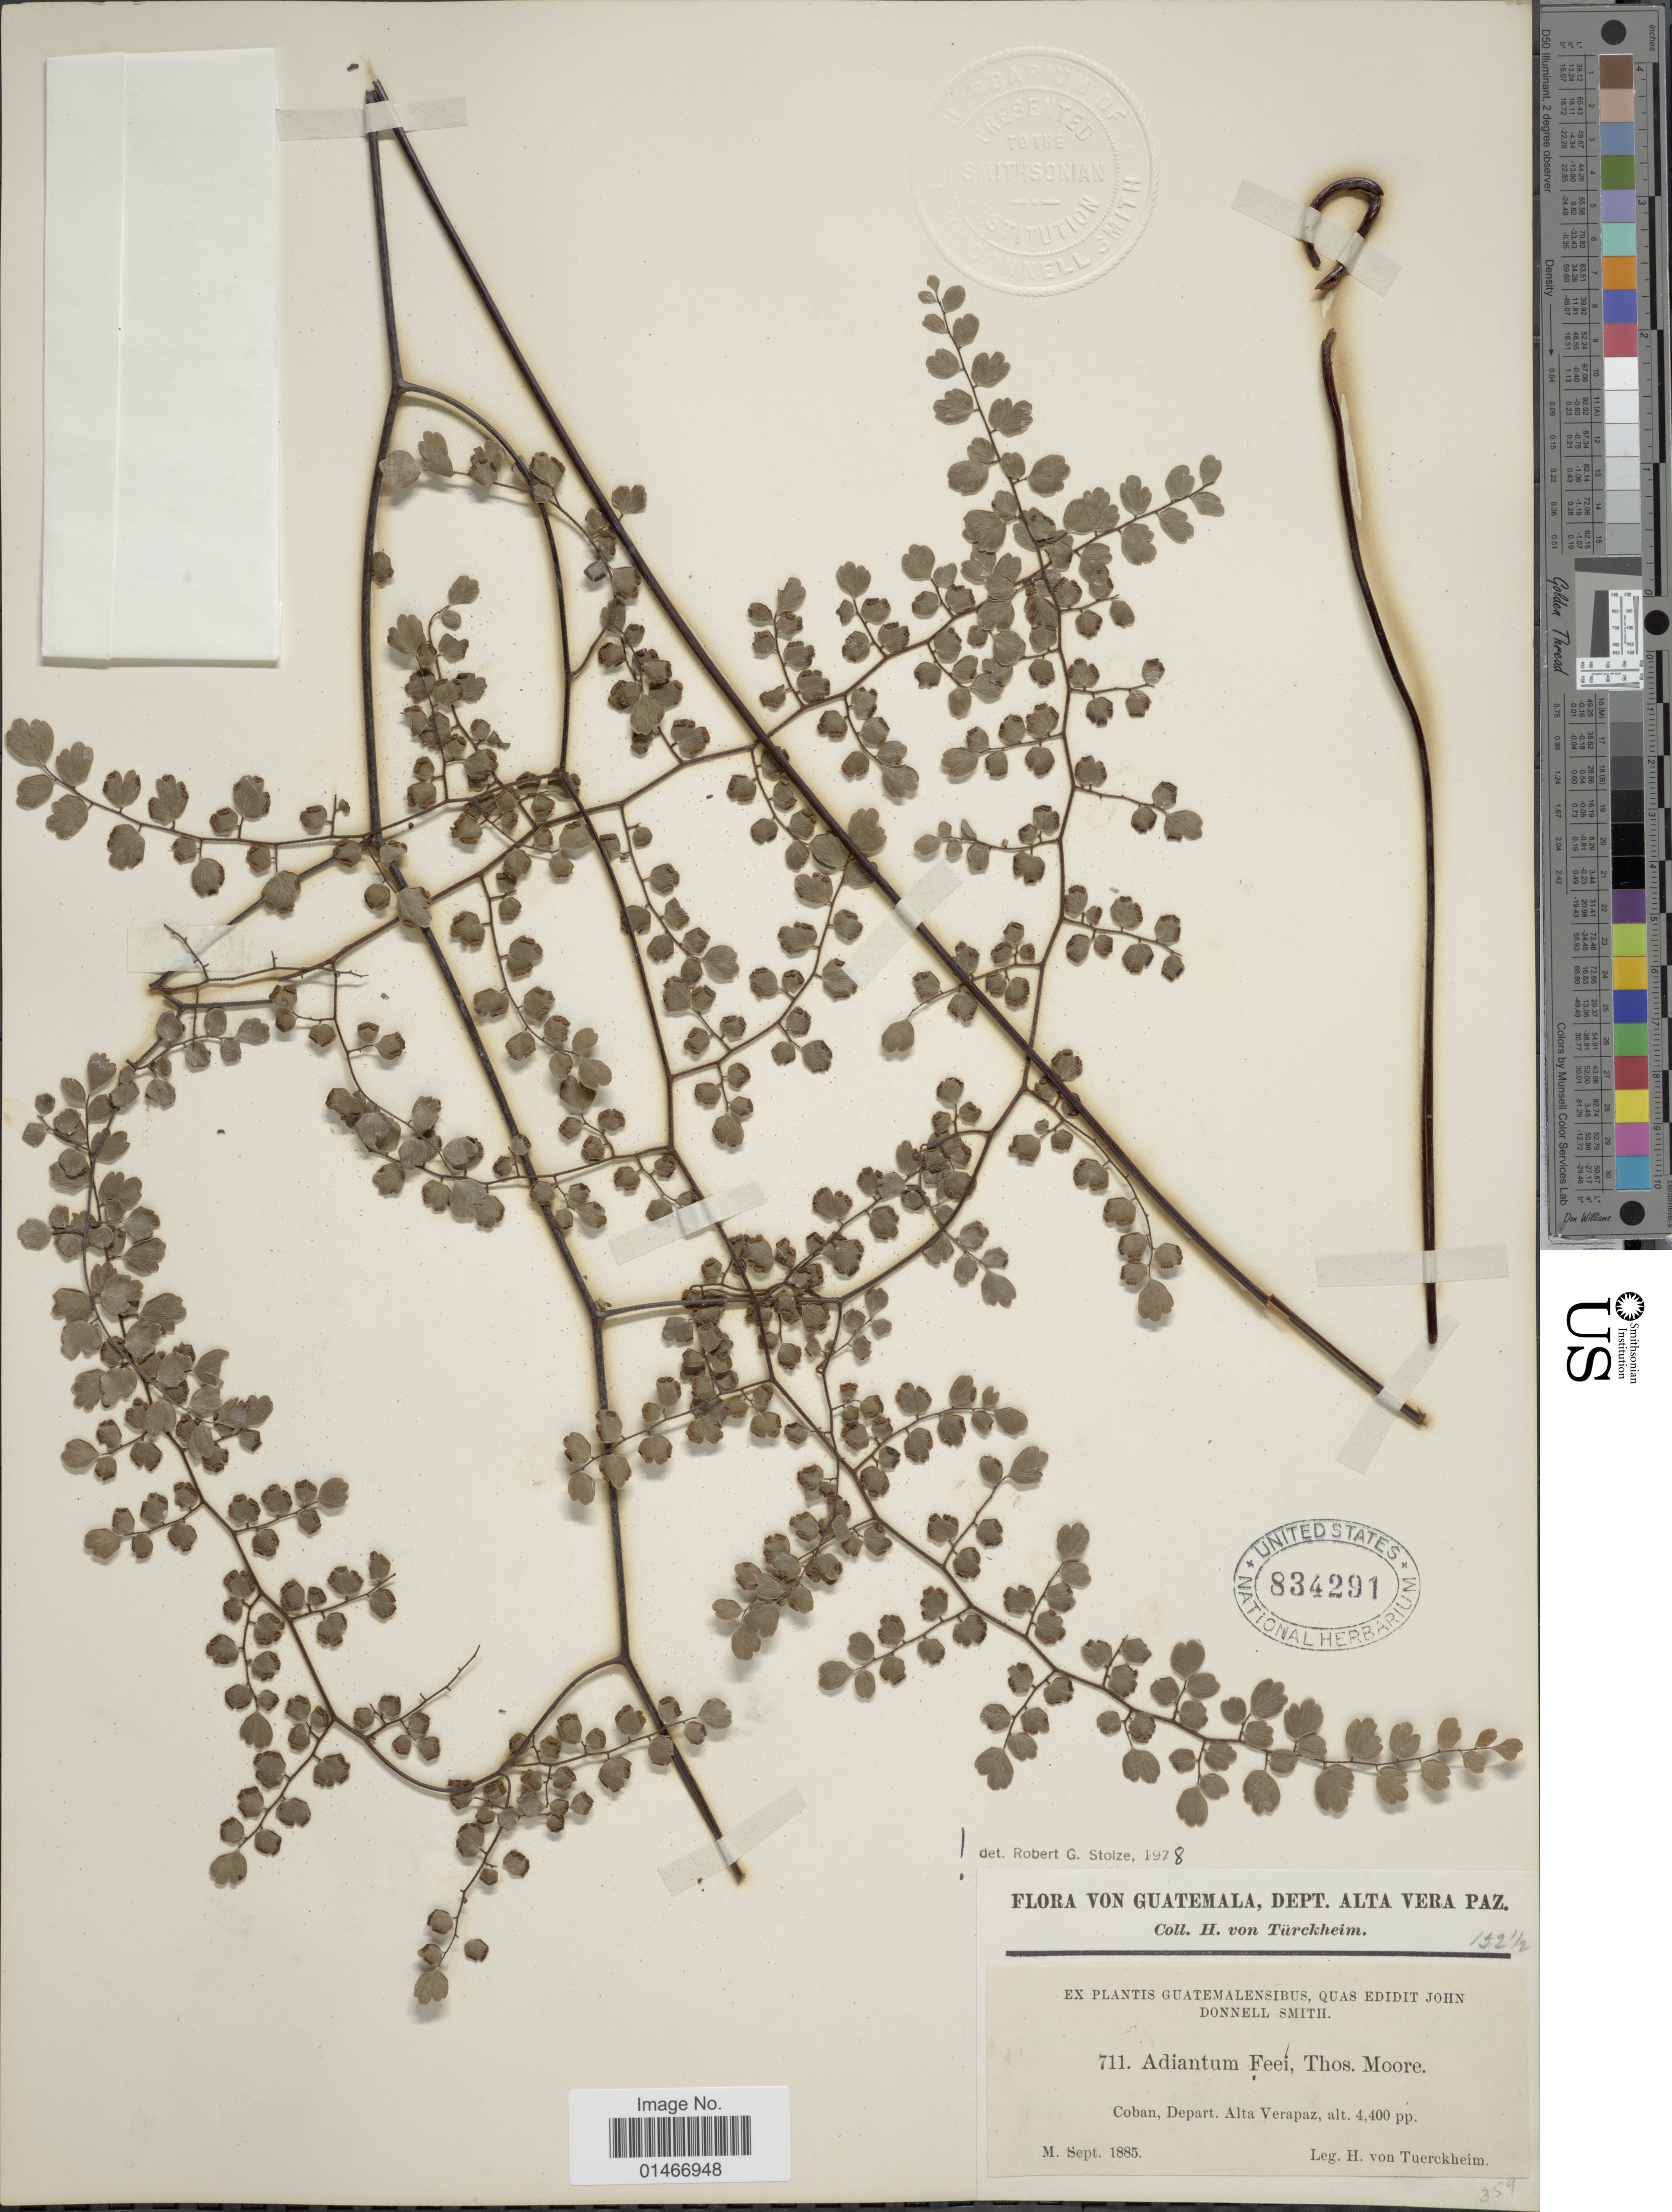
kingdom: Plantae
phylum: Tracheophyta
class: Polypodiopsida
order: Polypodiales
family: Pteridaceae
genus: Adiantum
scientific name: Adiantum feei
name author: T. Moore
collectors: H. von Türckheim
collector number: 711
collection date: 1885-09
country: Guatemala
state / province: Alta Verapaz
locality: Coban, Depart. Alta Verapaz.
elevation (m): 1341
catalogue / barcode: US 834291